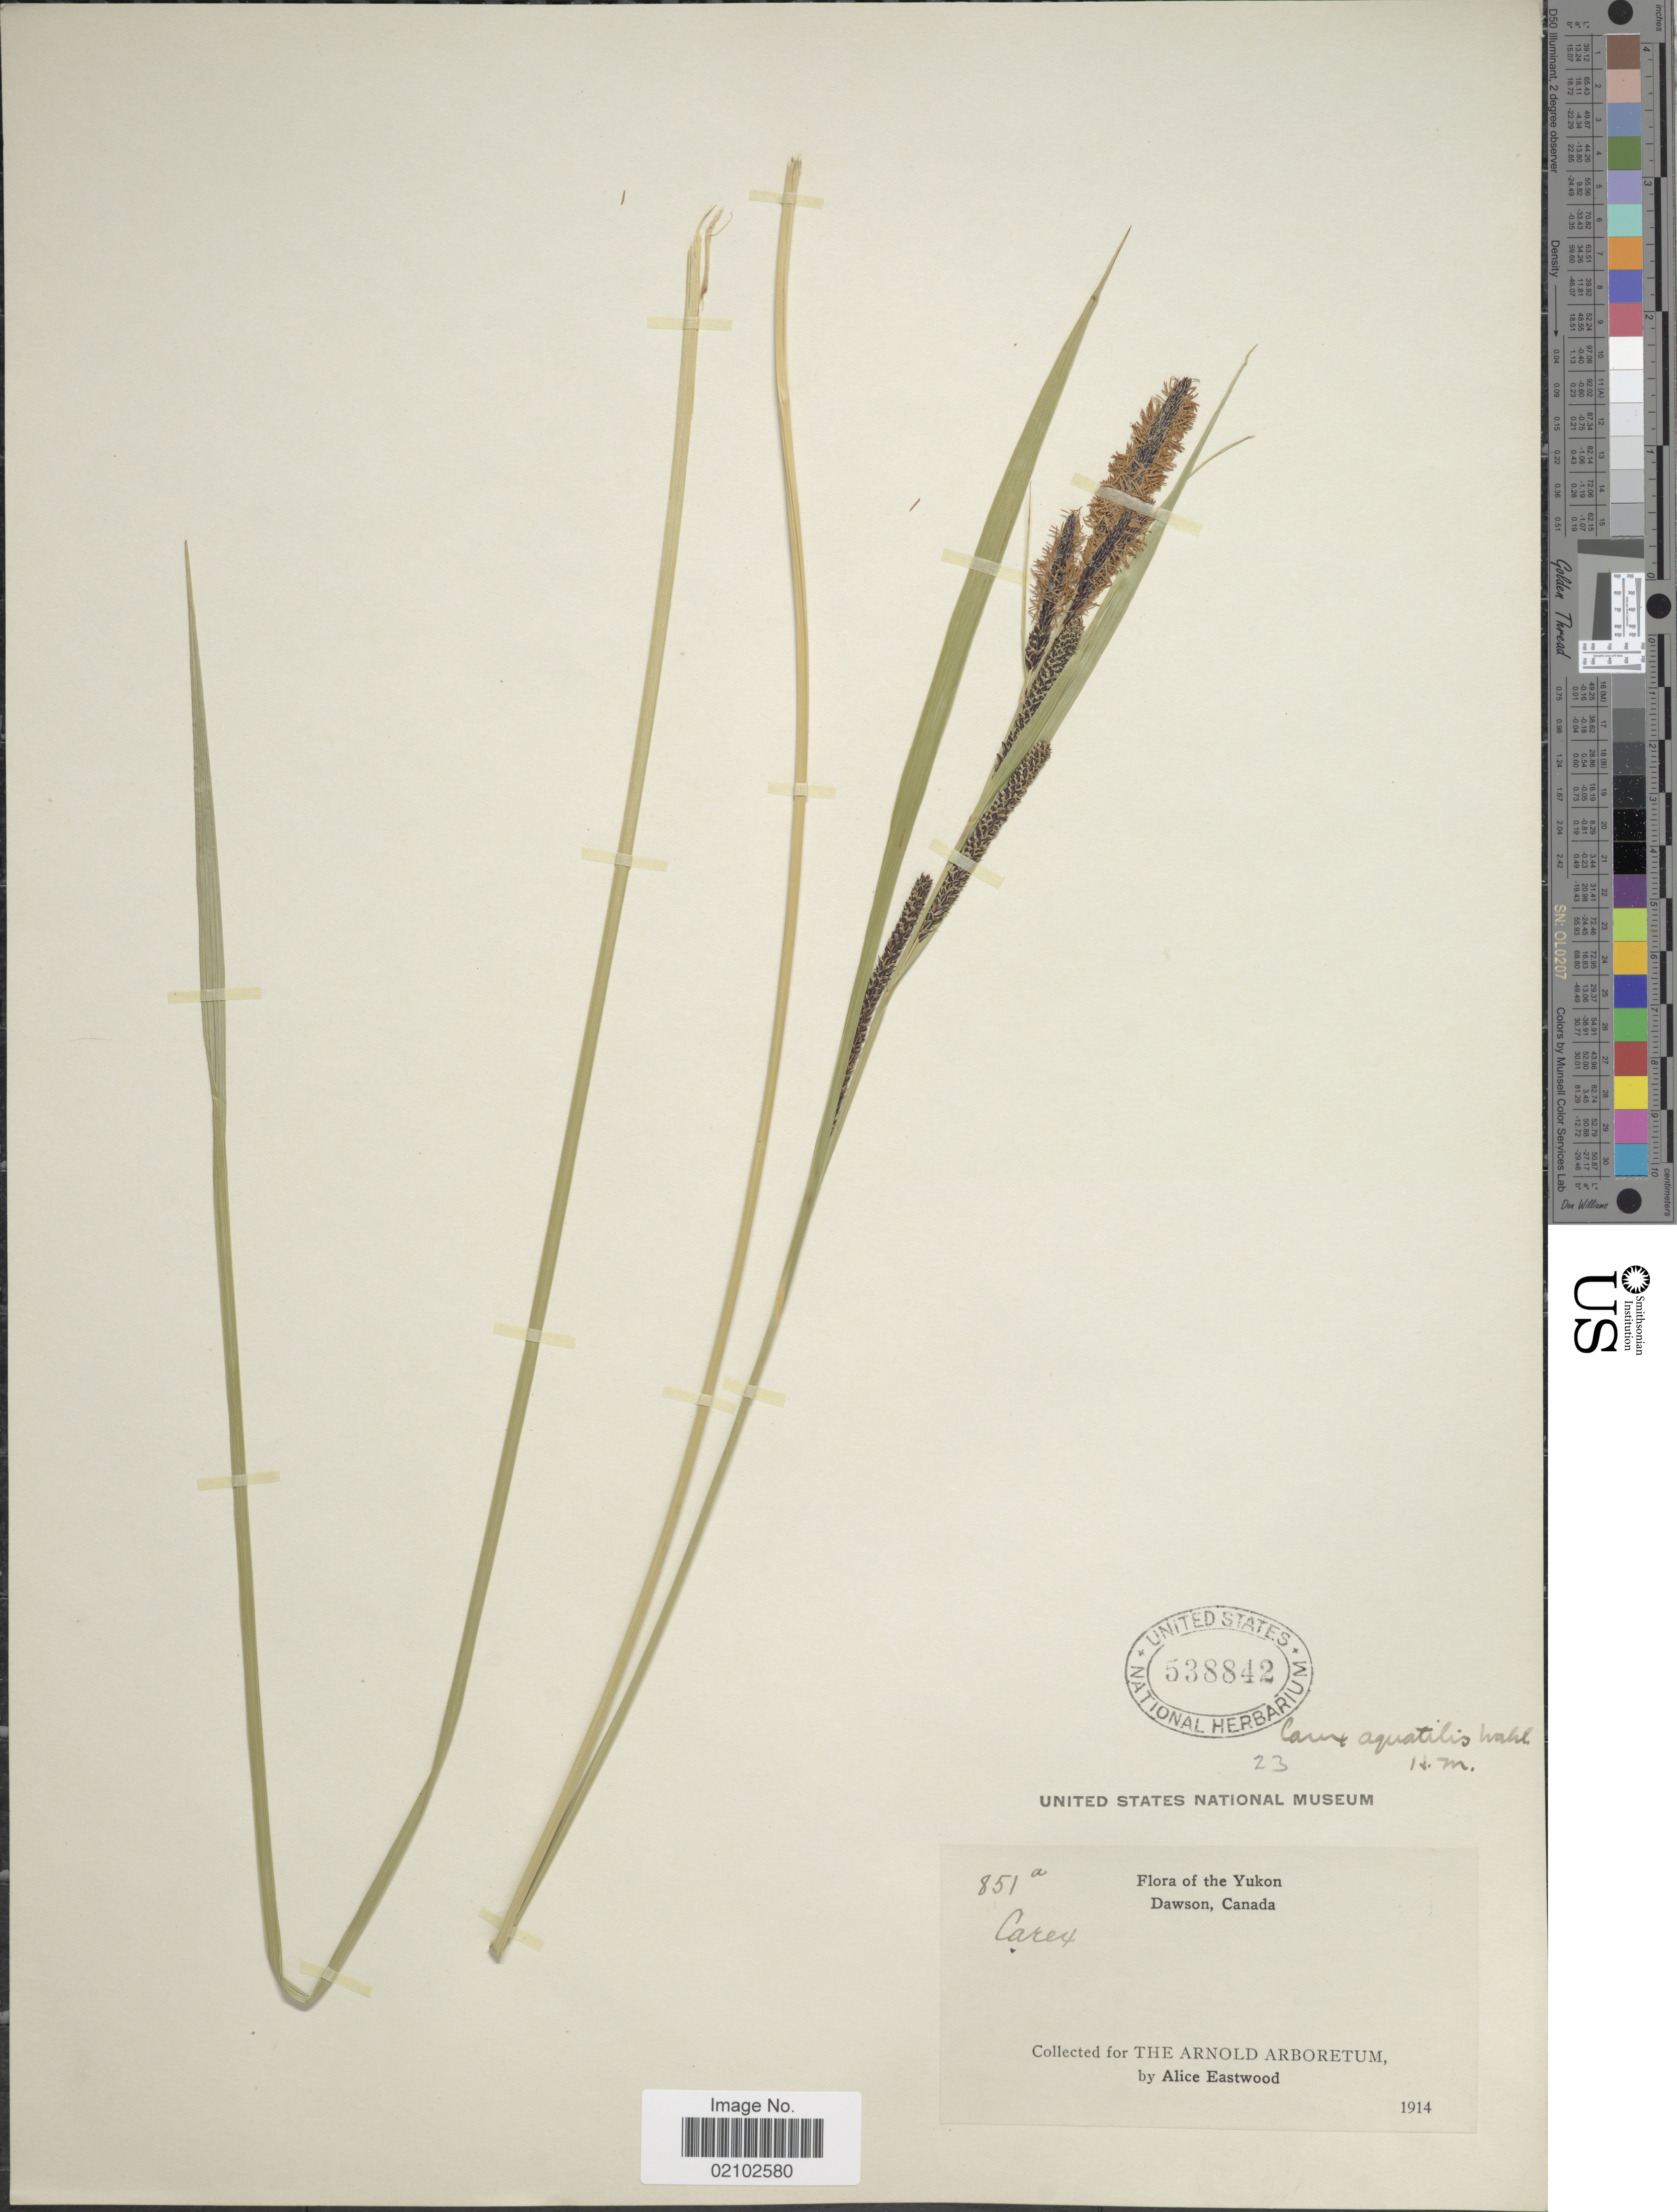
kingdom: Plantae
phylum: Tracheophyta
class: Liliopsida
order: Poales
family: Cyperaceae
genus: Carex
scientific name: Carex aquatilis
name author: Wahlenb.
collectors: A. Eastwood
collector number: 851a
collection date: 1914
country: Canada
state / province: Yukon Territory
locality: The Yukon Dawson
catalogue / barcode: US 538842